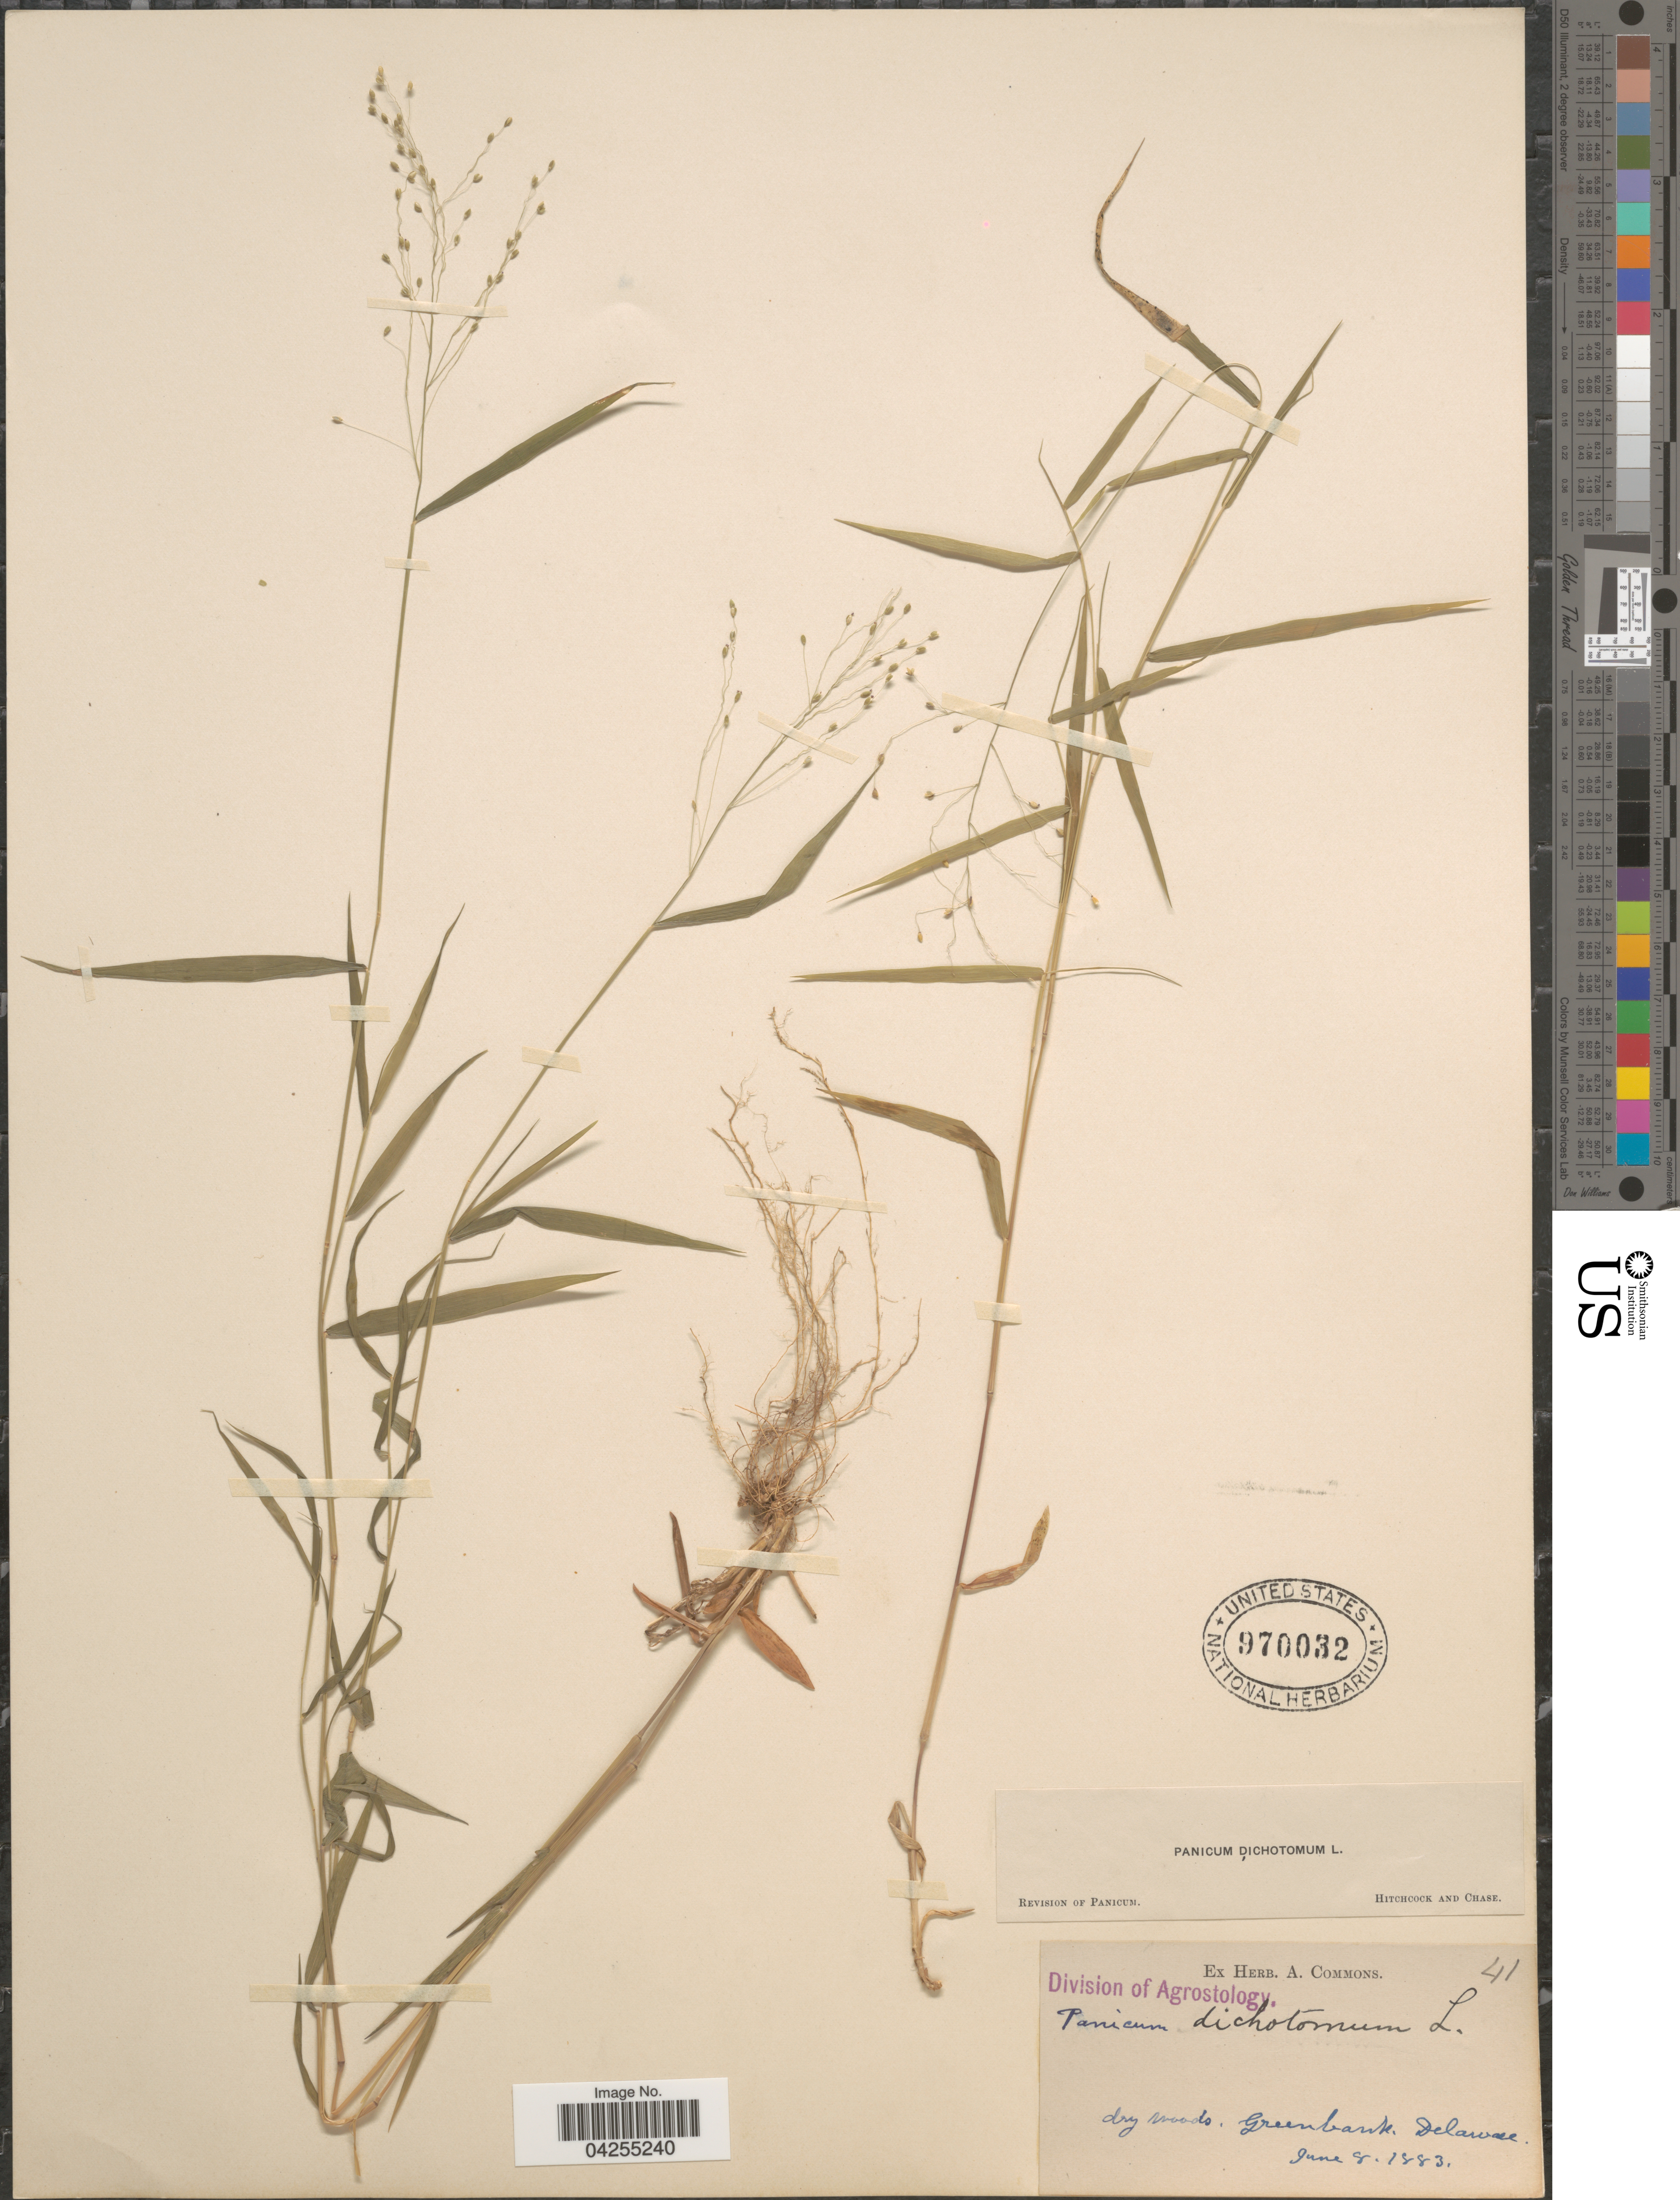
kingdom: Plantae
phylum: Tracheophyta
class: Liliopsida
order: Poales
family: Poaceae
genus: Dichanthelium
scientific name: Dichanthelium dichotomum var. dichotomum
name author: (L.) Gould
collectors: ex herb. A. Commons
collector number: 41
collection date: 1883-06-08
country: United States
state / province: Delaware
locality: Greenbank.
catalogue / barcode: US 970032